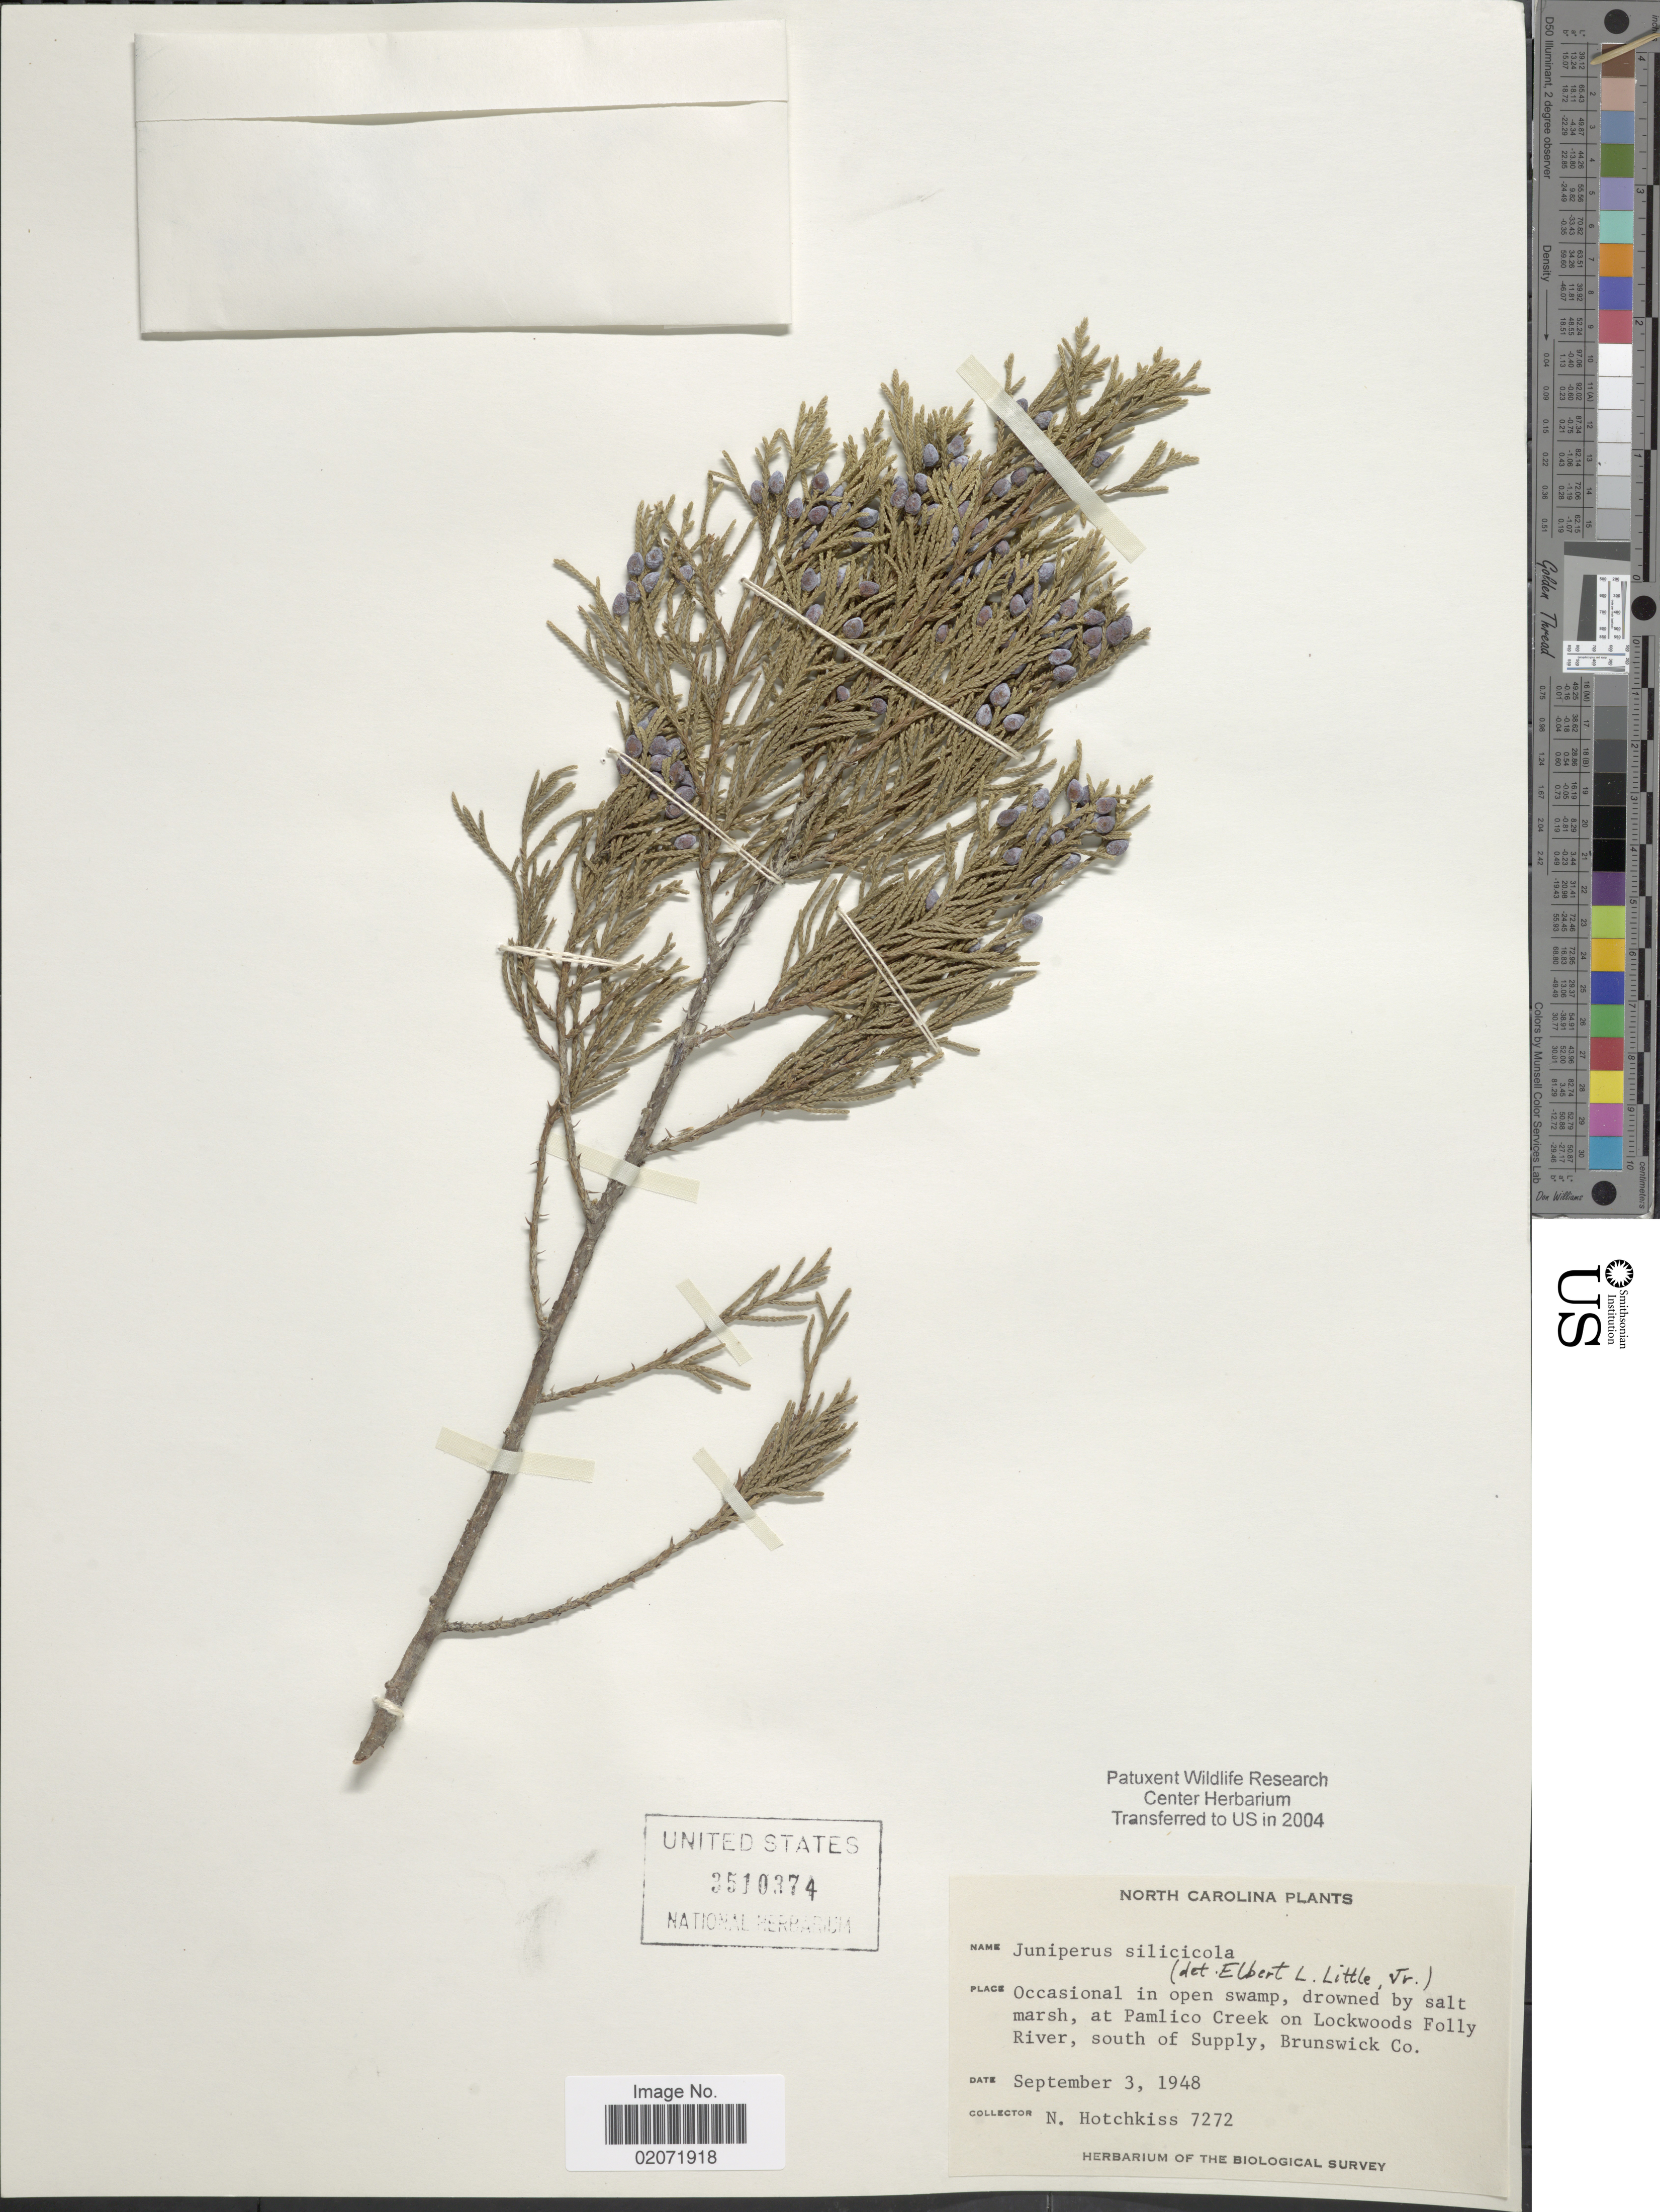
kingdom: Plantae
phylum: Tracheophyta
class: Pinopsida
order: Pinales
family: Cupressaceae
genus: Juniperus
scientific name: Juniperus silicicola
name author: (Small) L.H. Bailey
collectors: N. Hotchkiss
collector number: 7272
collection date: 1948-09-03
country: United States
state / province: North Carolina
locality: At Pamlico Creek on Lockwoods Folly River, south of Supply, Brunswick Co.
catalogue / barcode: US 3510374